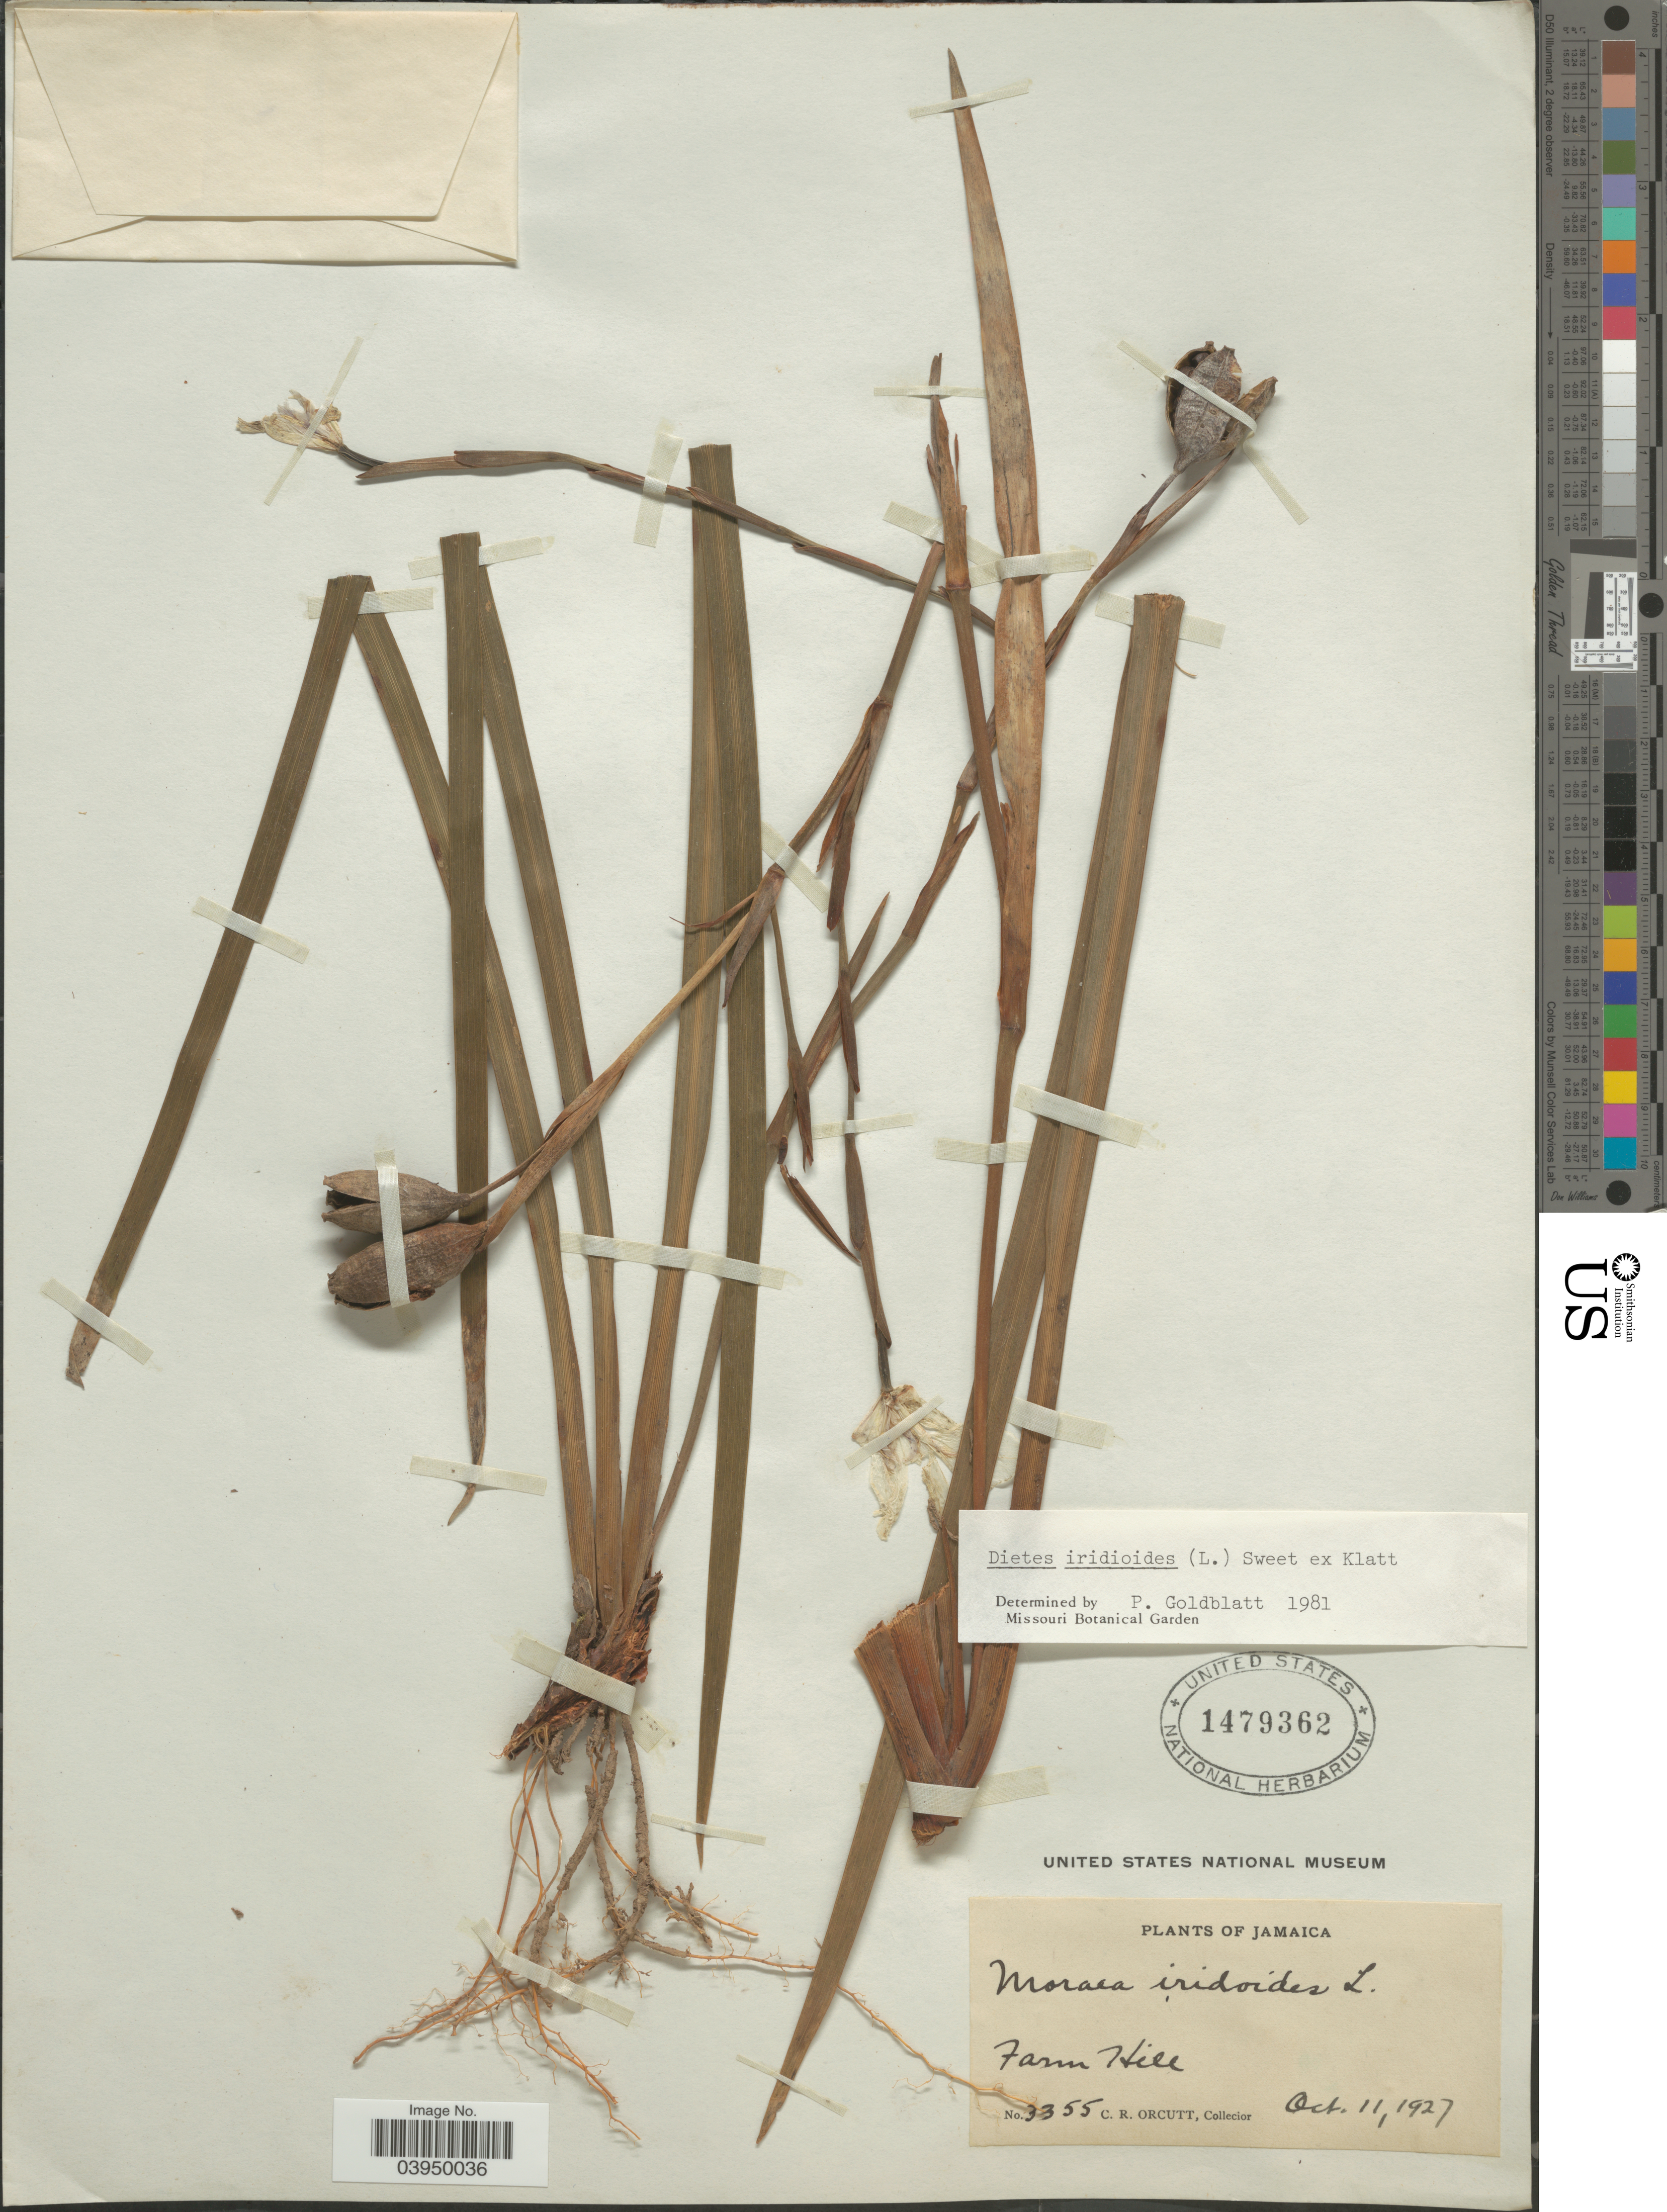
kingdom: Plantae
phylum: Tracheophyta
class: Liliopsida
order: Asparagales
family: Iridaceae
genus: Dietes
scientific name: Dietes iridioides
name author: (L.) Sweet ex Klatt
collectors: C. R. Orcutt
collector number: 3355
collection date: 1927-10-11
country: Jamaica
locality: Farm Hill.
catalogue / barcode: US 1479362